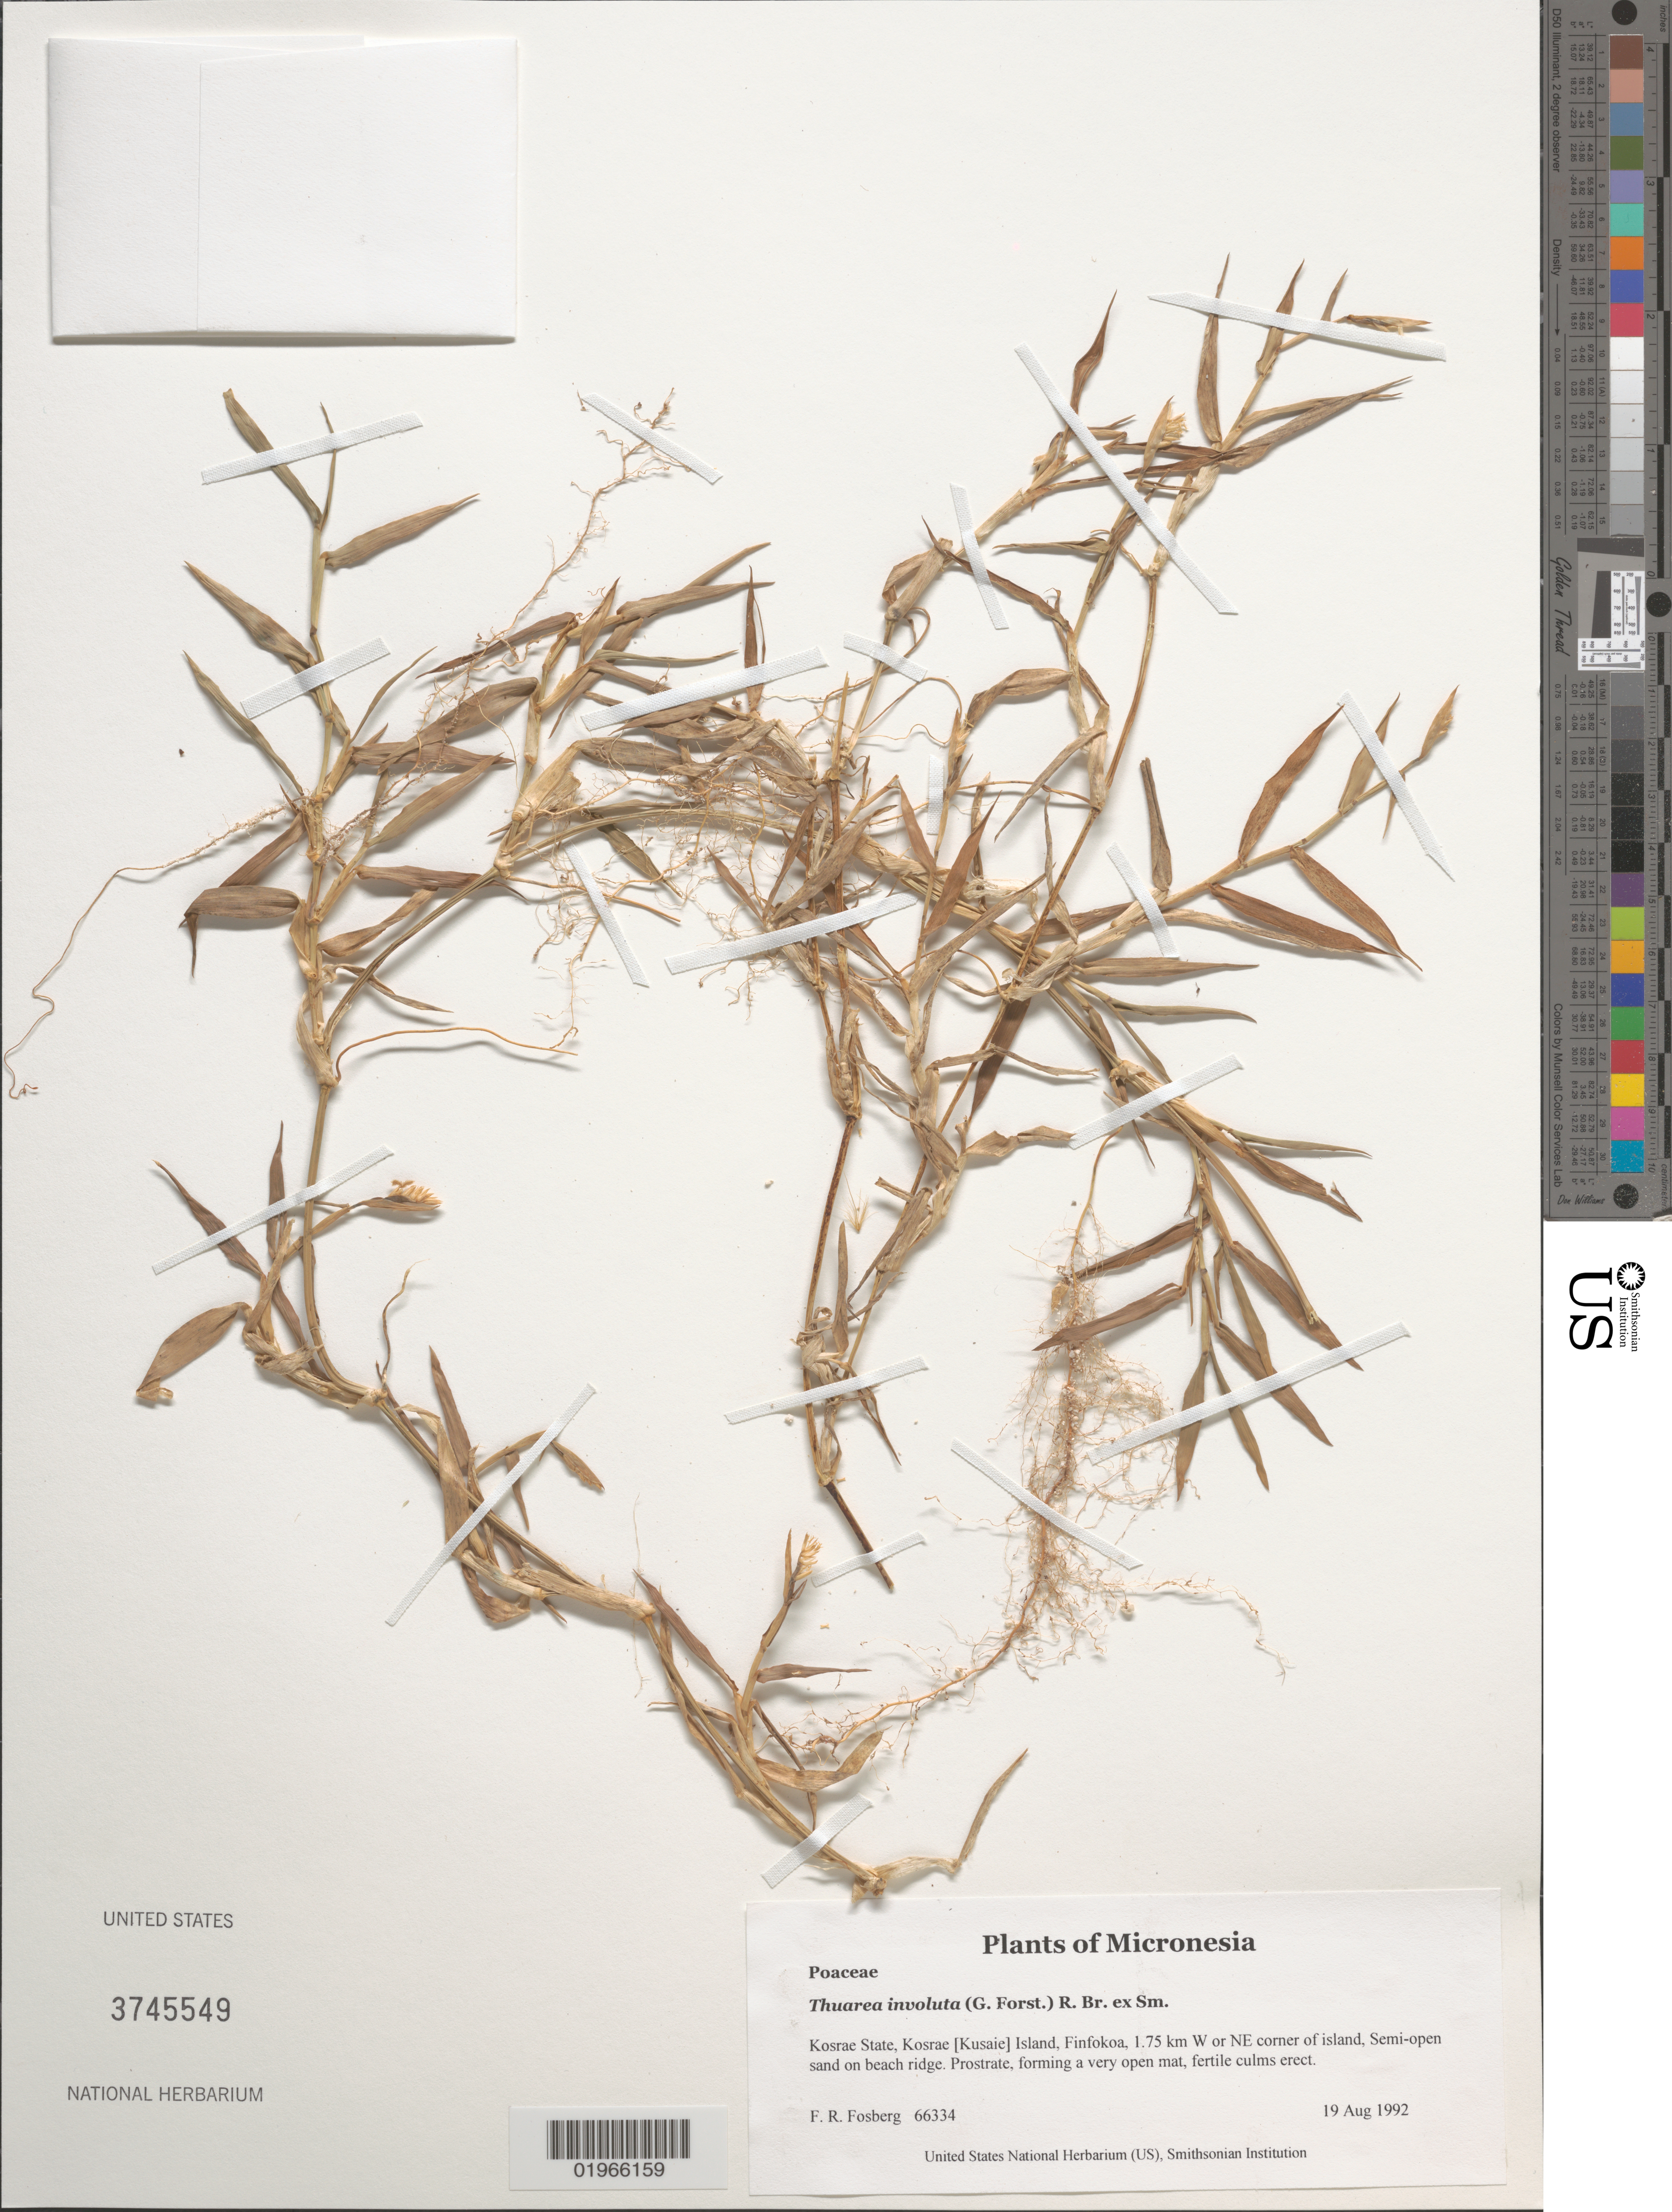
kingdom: Plantae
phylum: Tracheophyta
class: Liliopsida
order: Poales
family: Poaceae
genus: Thuarea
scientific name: Thuarea involuta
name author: (G. Forst.) R. Br. ex Sm.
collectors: F. R. Fosberg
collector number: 66334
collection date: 1992-08-19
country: Micronesia, Federated States of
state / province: Kosrae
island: Kosrae [Kusaie]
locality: Finfokoa, 1.75 km W or NE corner of island, beach ridge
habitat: Semi-open sand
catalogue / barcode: US 3745549